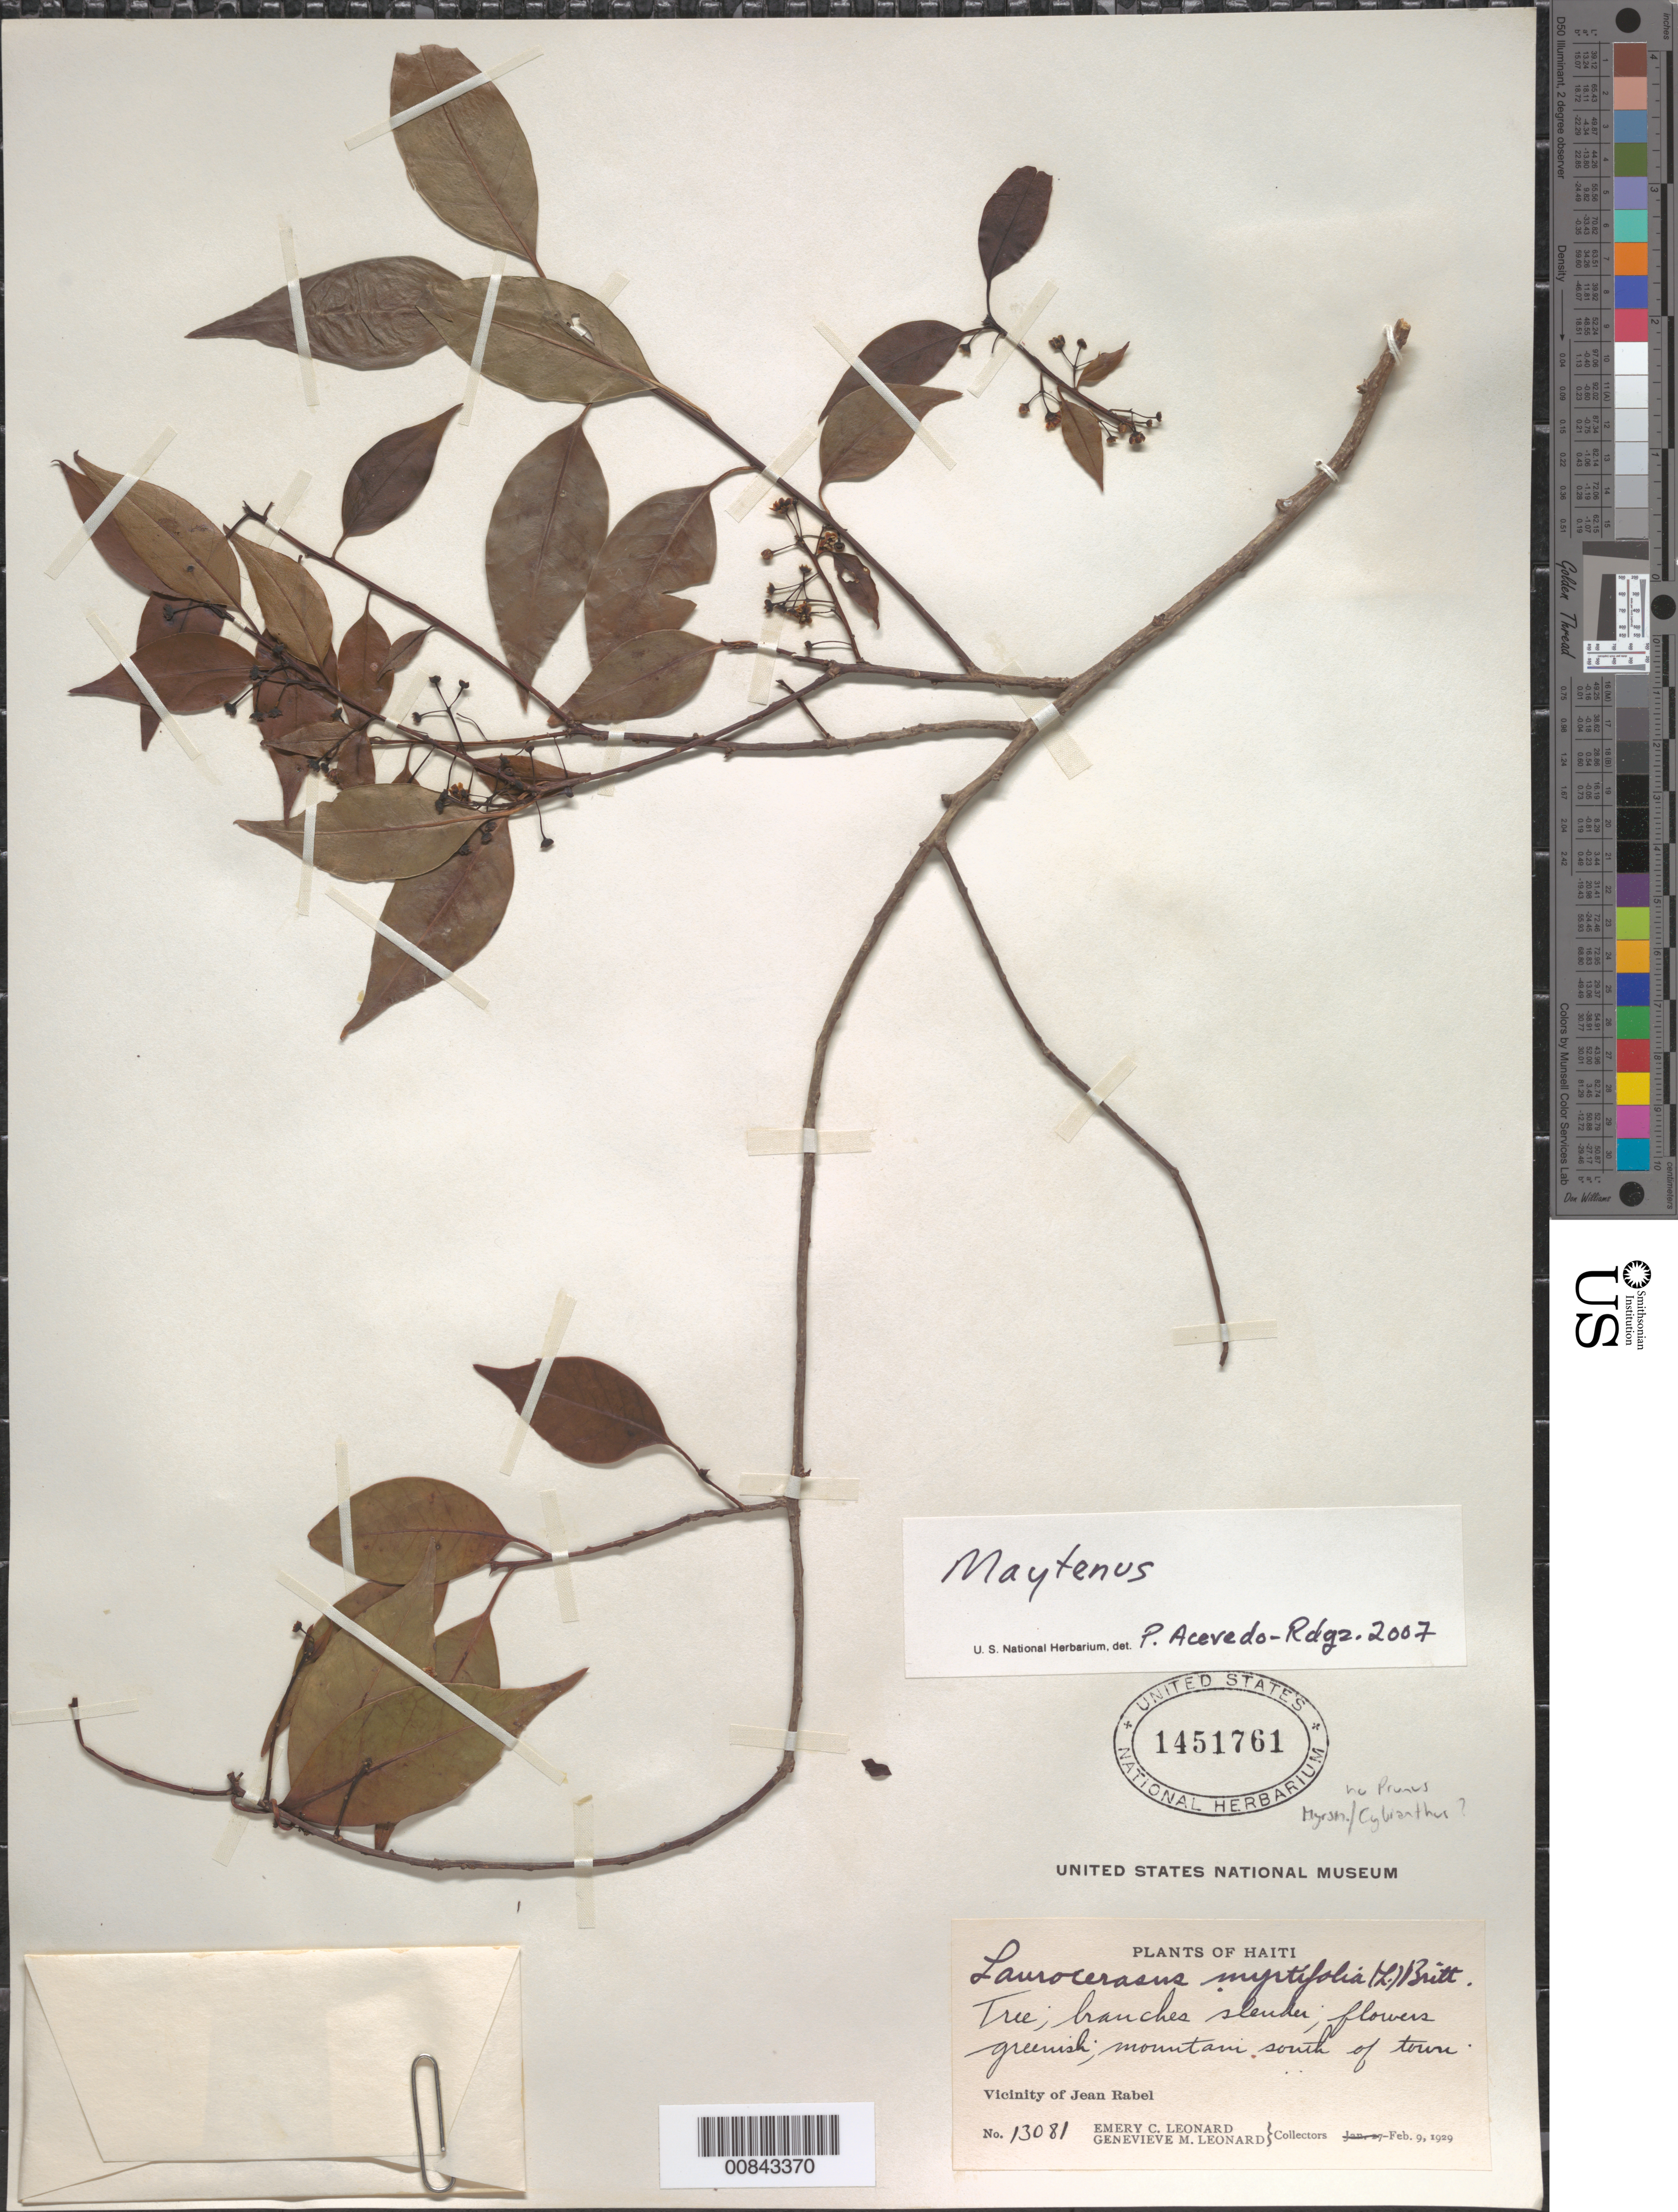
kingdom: Plantae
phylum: Tracheophyta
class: Magnoliopsida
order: Celastrales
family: Celastraceae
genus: Maytenus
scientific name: Maytenus sp.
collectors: E. C. Leonard & G. M. Leonard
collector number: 13081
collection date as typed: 09 Feb 1929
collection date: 1929-02-09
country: Haiti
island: Hispaniola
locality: Vicinity of Jean Rabel, mountain slope south of town.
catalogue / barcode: US 1451761